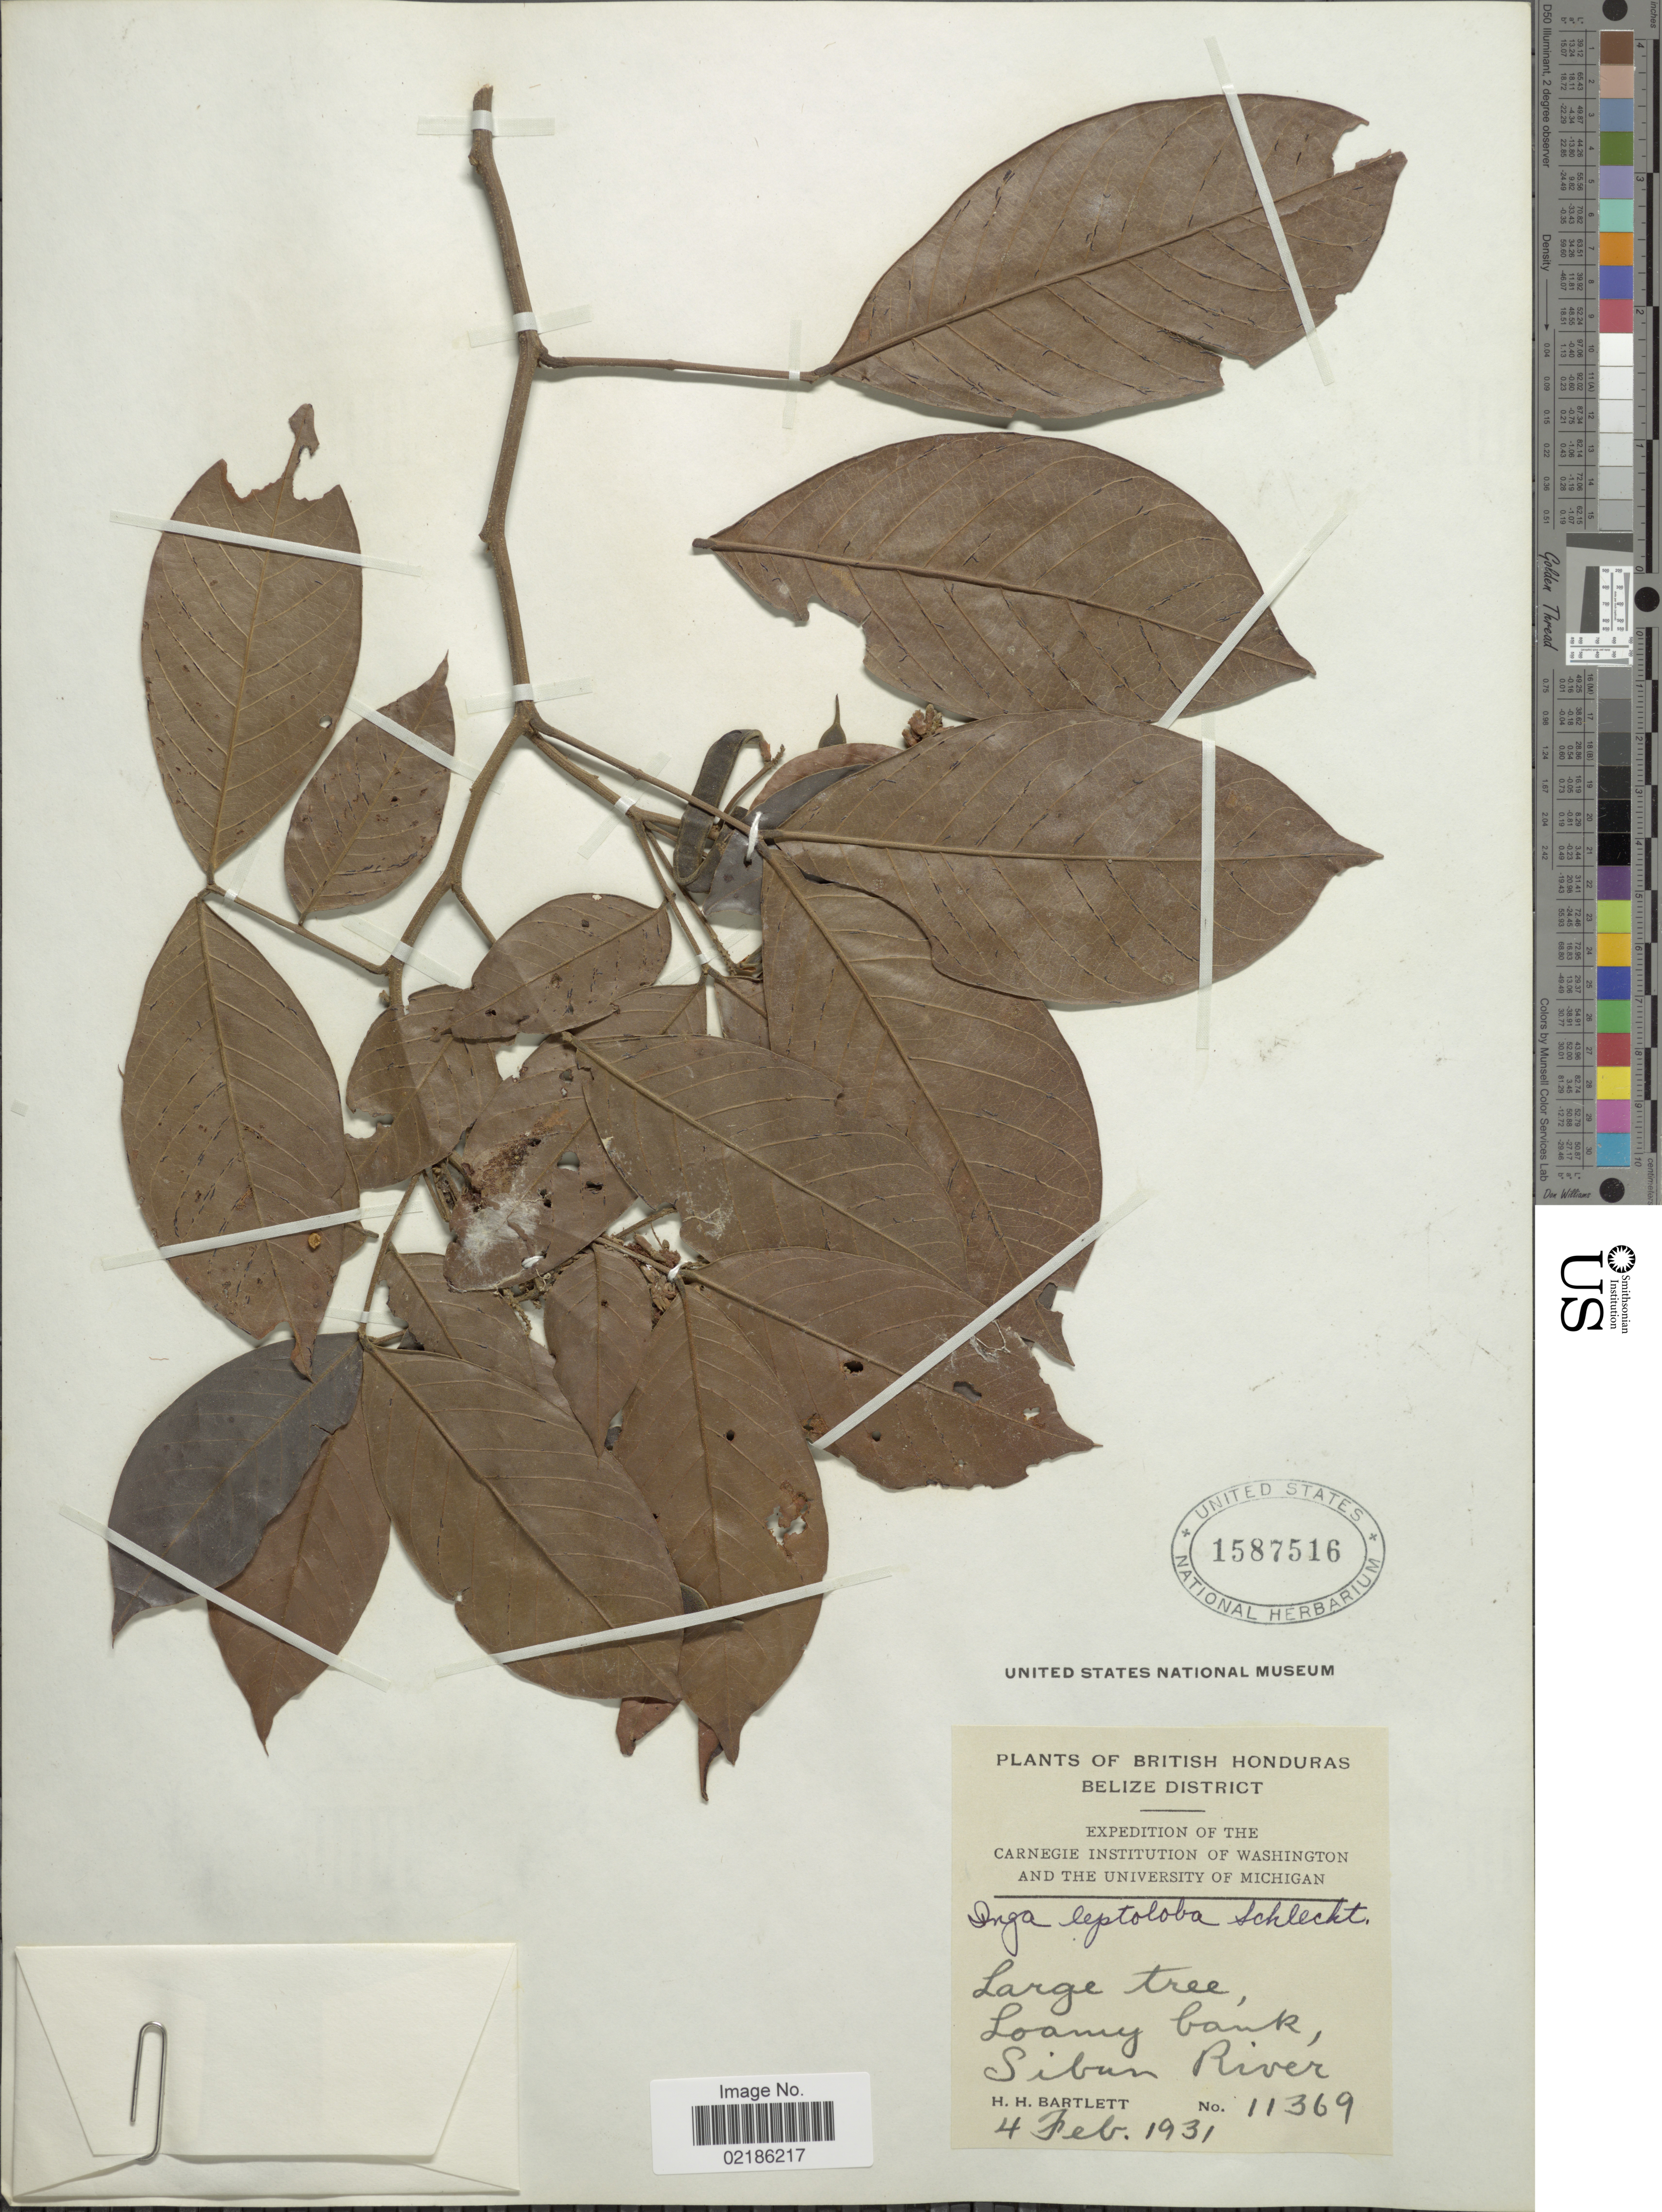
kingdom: Plantae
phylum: Tracheophyta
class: Magnoliopsida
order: Fabales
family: Fabaceae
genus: Inga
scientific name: Inga leptoloba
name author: Schltdl.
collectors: H. H. Bartlett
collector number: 11369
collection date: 1931-02-04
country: Belize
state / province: Belize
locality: British Honduras. Loamy bank, Sibun River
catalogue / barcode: US 1587516